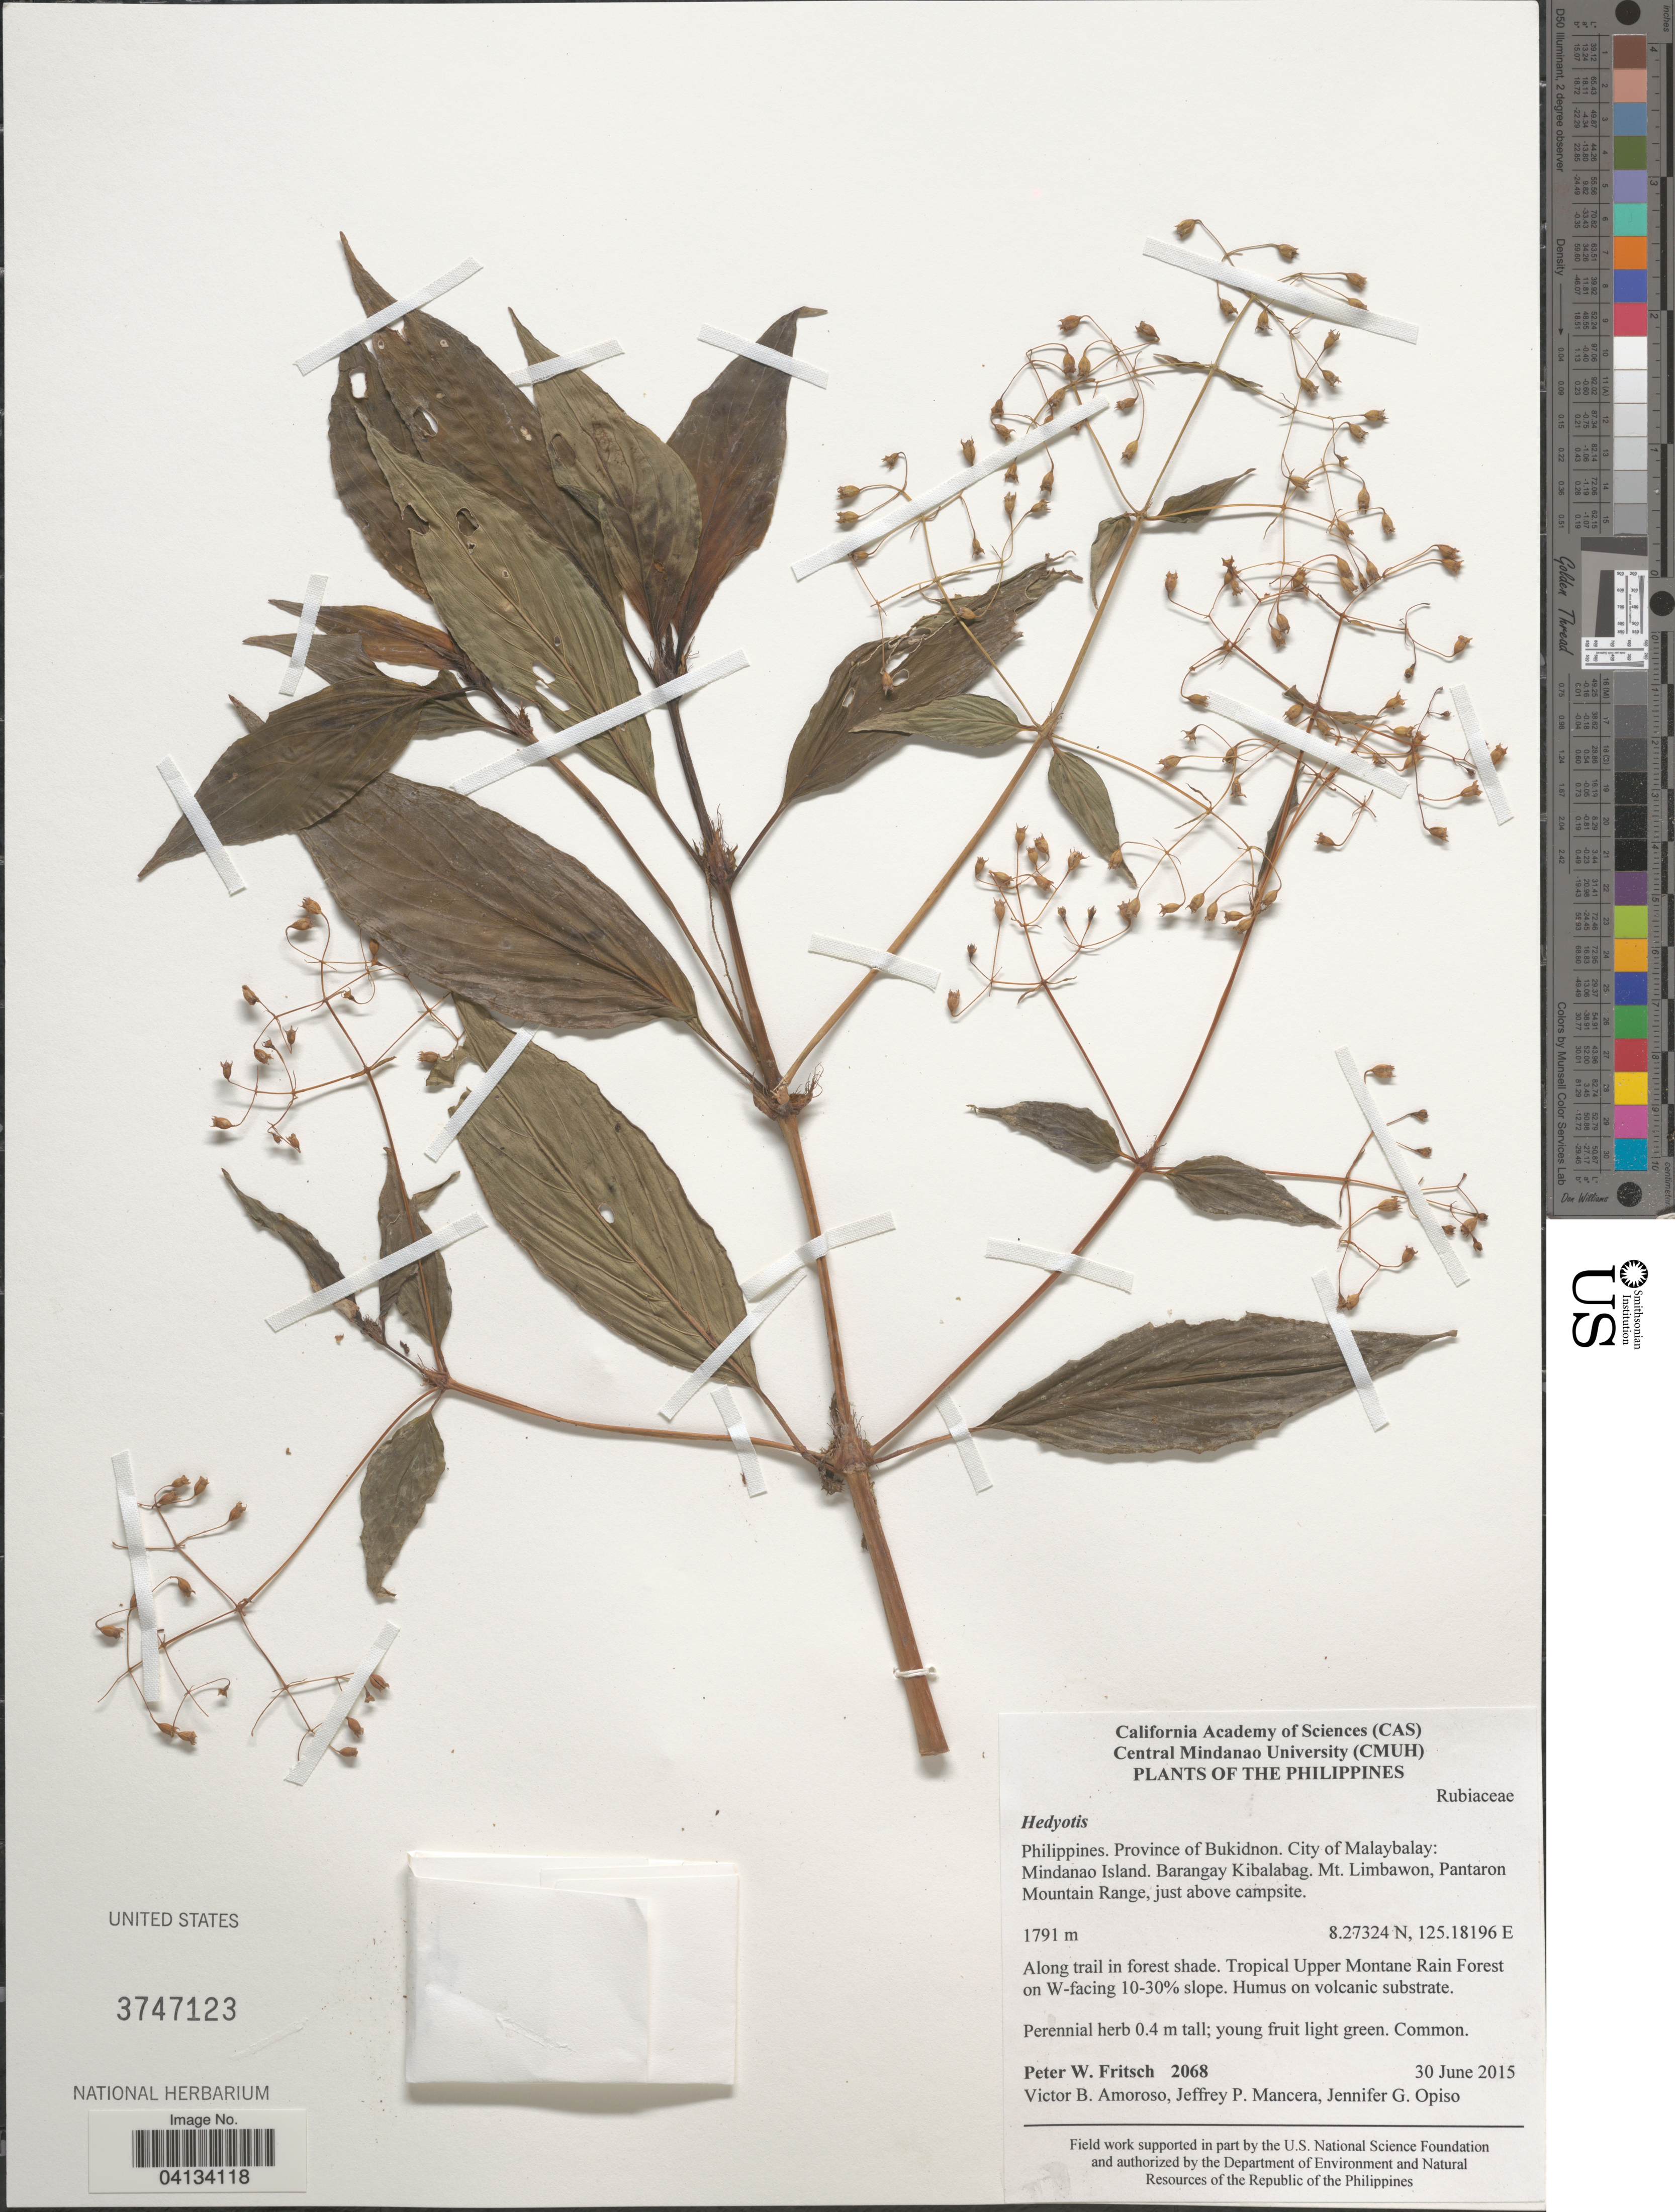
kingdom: Plantae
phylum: Tracheophyta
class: Magnoliopsida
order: Gentianales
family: Rubiaceae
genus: Hedyotis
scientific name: Hedyotis sp.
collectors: P. W. Fritsch, V. Amoroso, J. Mancera & J. Opiso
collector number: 2068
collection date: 2015-06-30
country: Philippines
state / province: Northern Mindanao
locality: Province of Bukidnon. City of Malaybalay: Mindanao Island. Barangay Kibalabag. Mt. Limbawon, Pantaron Mountain Range, just above campsite. Tropical Upper Montane Rain Forest on W-facing 10-30% slope.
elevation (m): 1791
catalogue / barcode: US 3747123